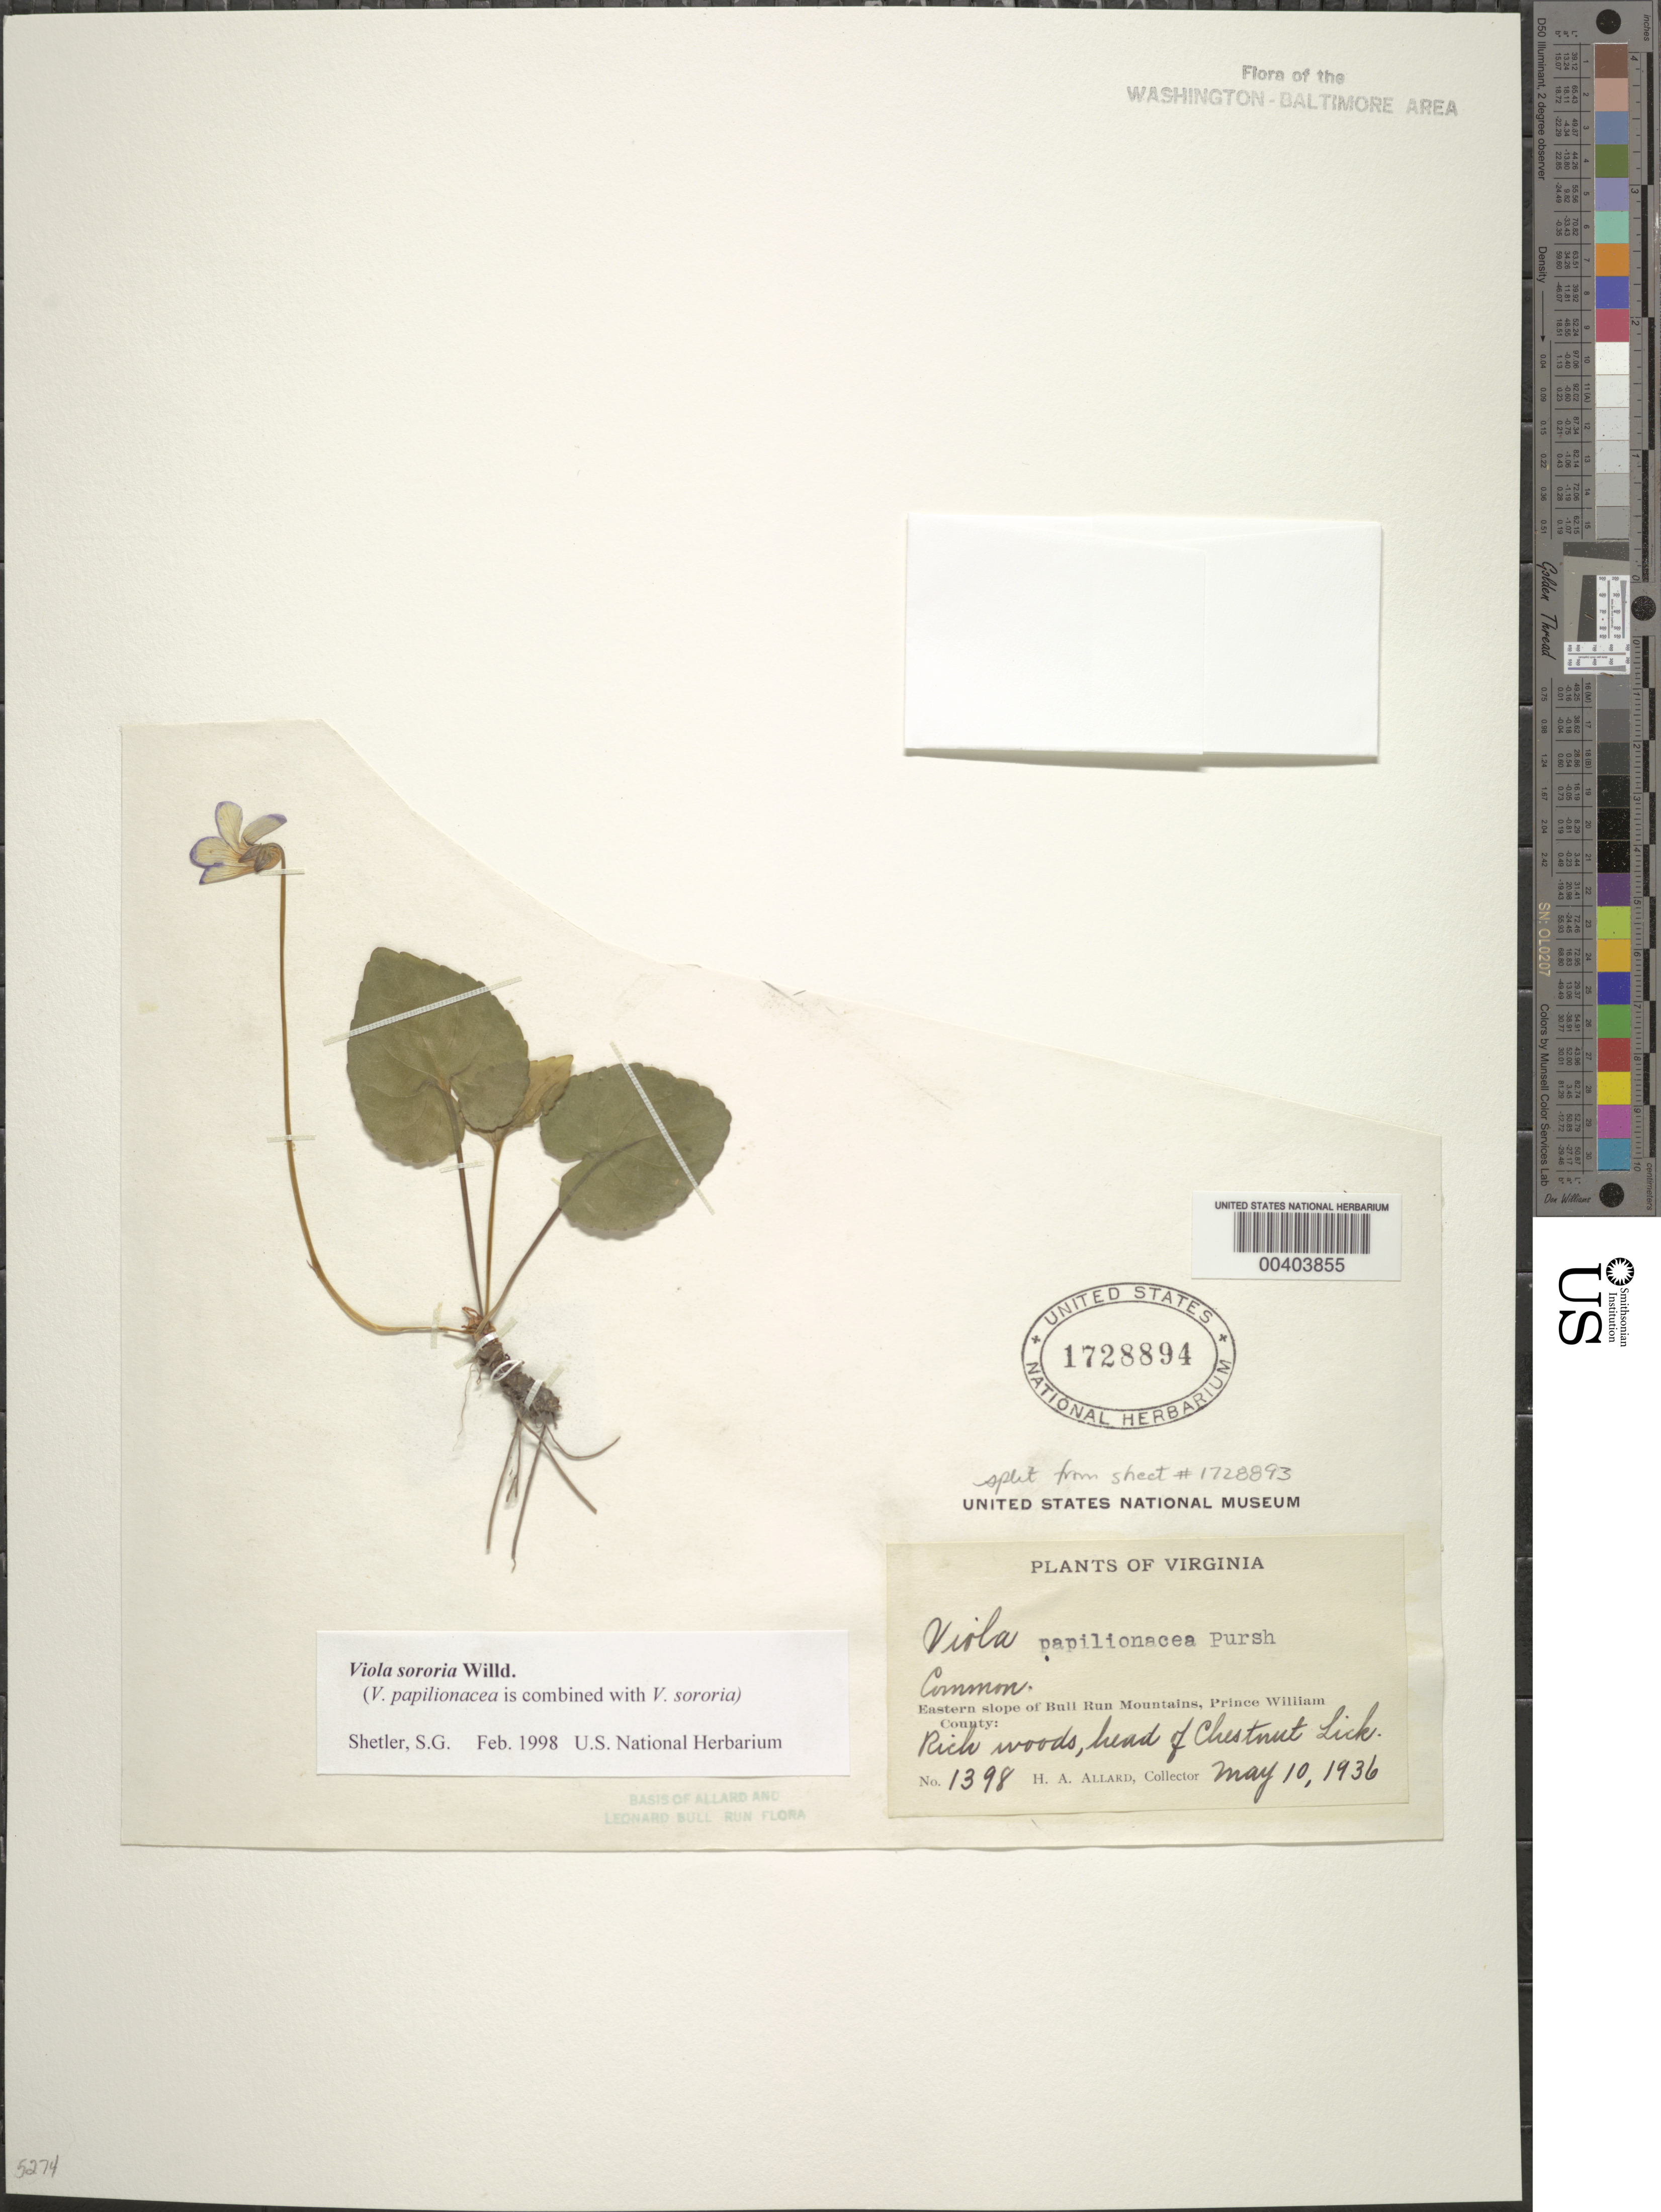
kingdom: Plantae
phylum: Tracheophyta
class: Magnoliopsida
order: Malpighiales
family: Violaceae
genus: Viola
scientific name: Viola sororia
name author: Willd.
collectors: H. A. Allard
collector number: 1398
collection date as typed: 10 May 1936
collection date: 1936-05-10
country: United States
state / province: Virginia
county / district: Prince William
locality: Chestnut Lick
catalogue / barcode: US 1728894